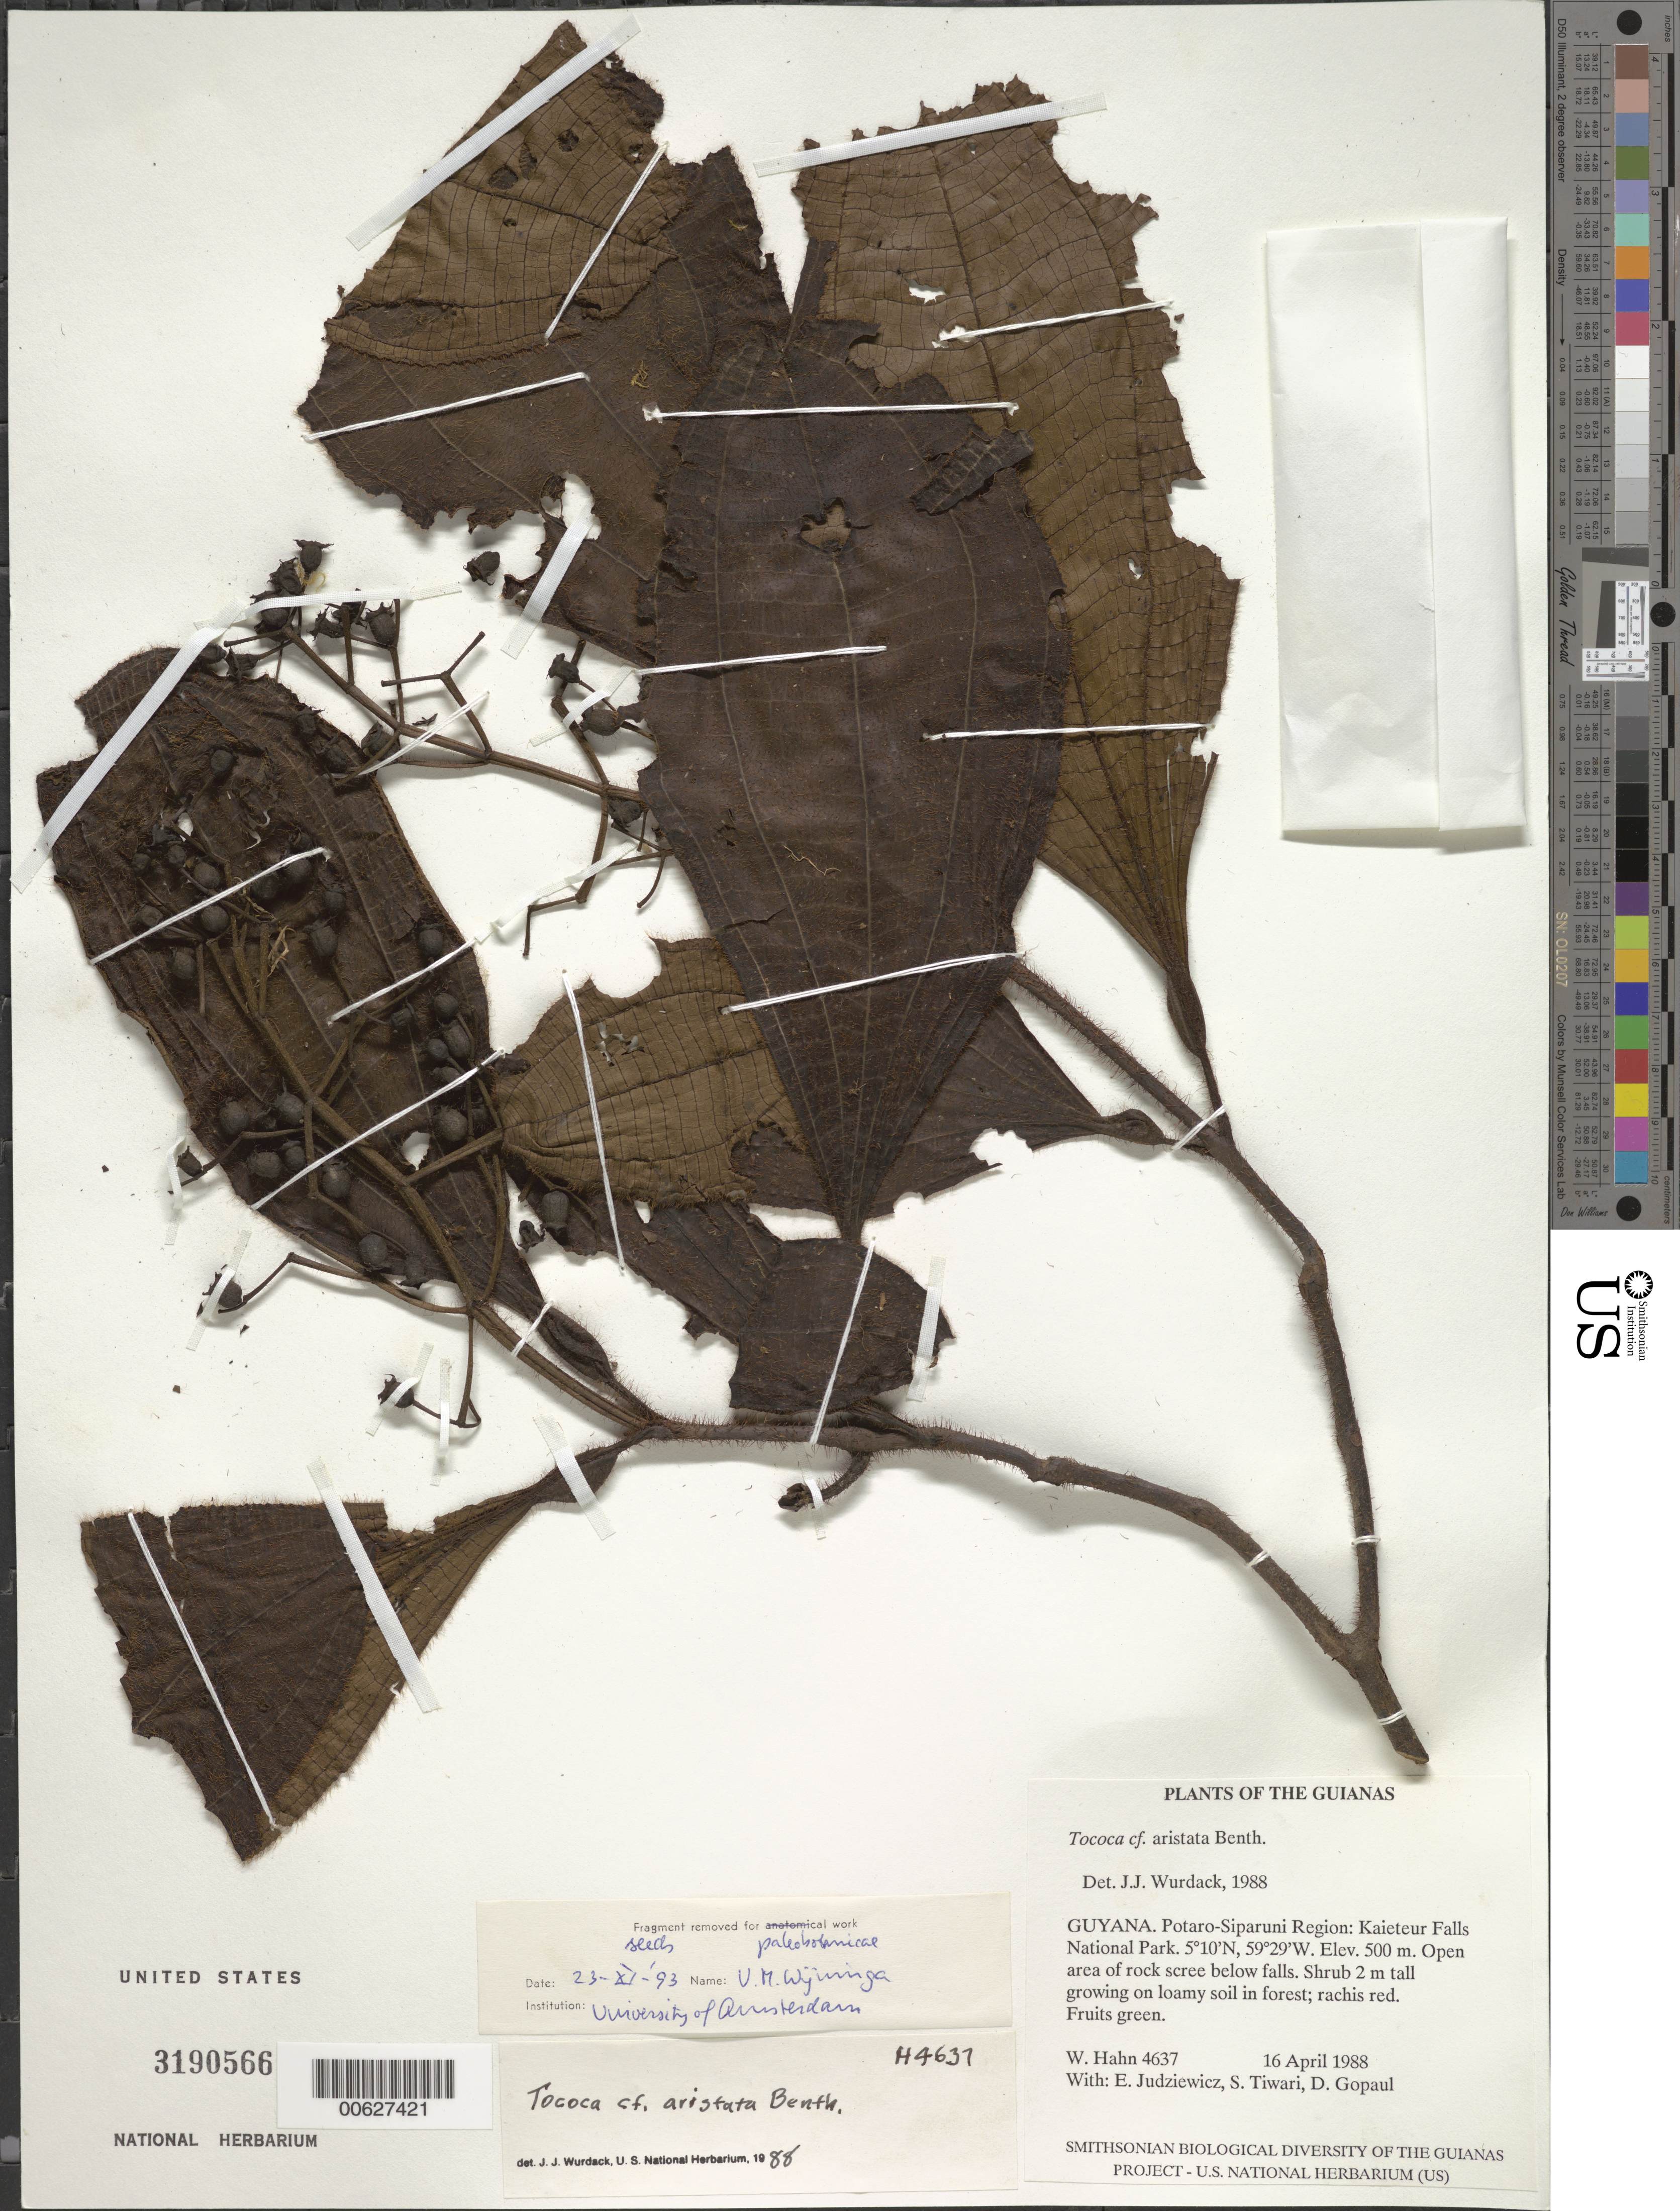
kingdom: Plantae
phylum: Tracheophyta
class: Magnoliopsida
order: Myrtales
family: Melastomataceae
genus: Tococa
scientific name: Tococa aristata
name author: Benth.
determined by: Wurdack, John J., (US), US (UNITED STATES)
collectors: W. Hahn, E. J. Judziewicz, S. Tiwari & D. Gopaul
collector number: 4637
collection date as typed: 16 April 1988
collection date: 1988-04-16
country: Guyana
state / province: Potaro-Siparuni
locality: Kaieteur Falls National Park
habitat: Open area of rock scree below falls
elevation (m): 500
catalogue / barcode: US 3190566